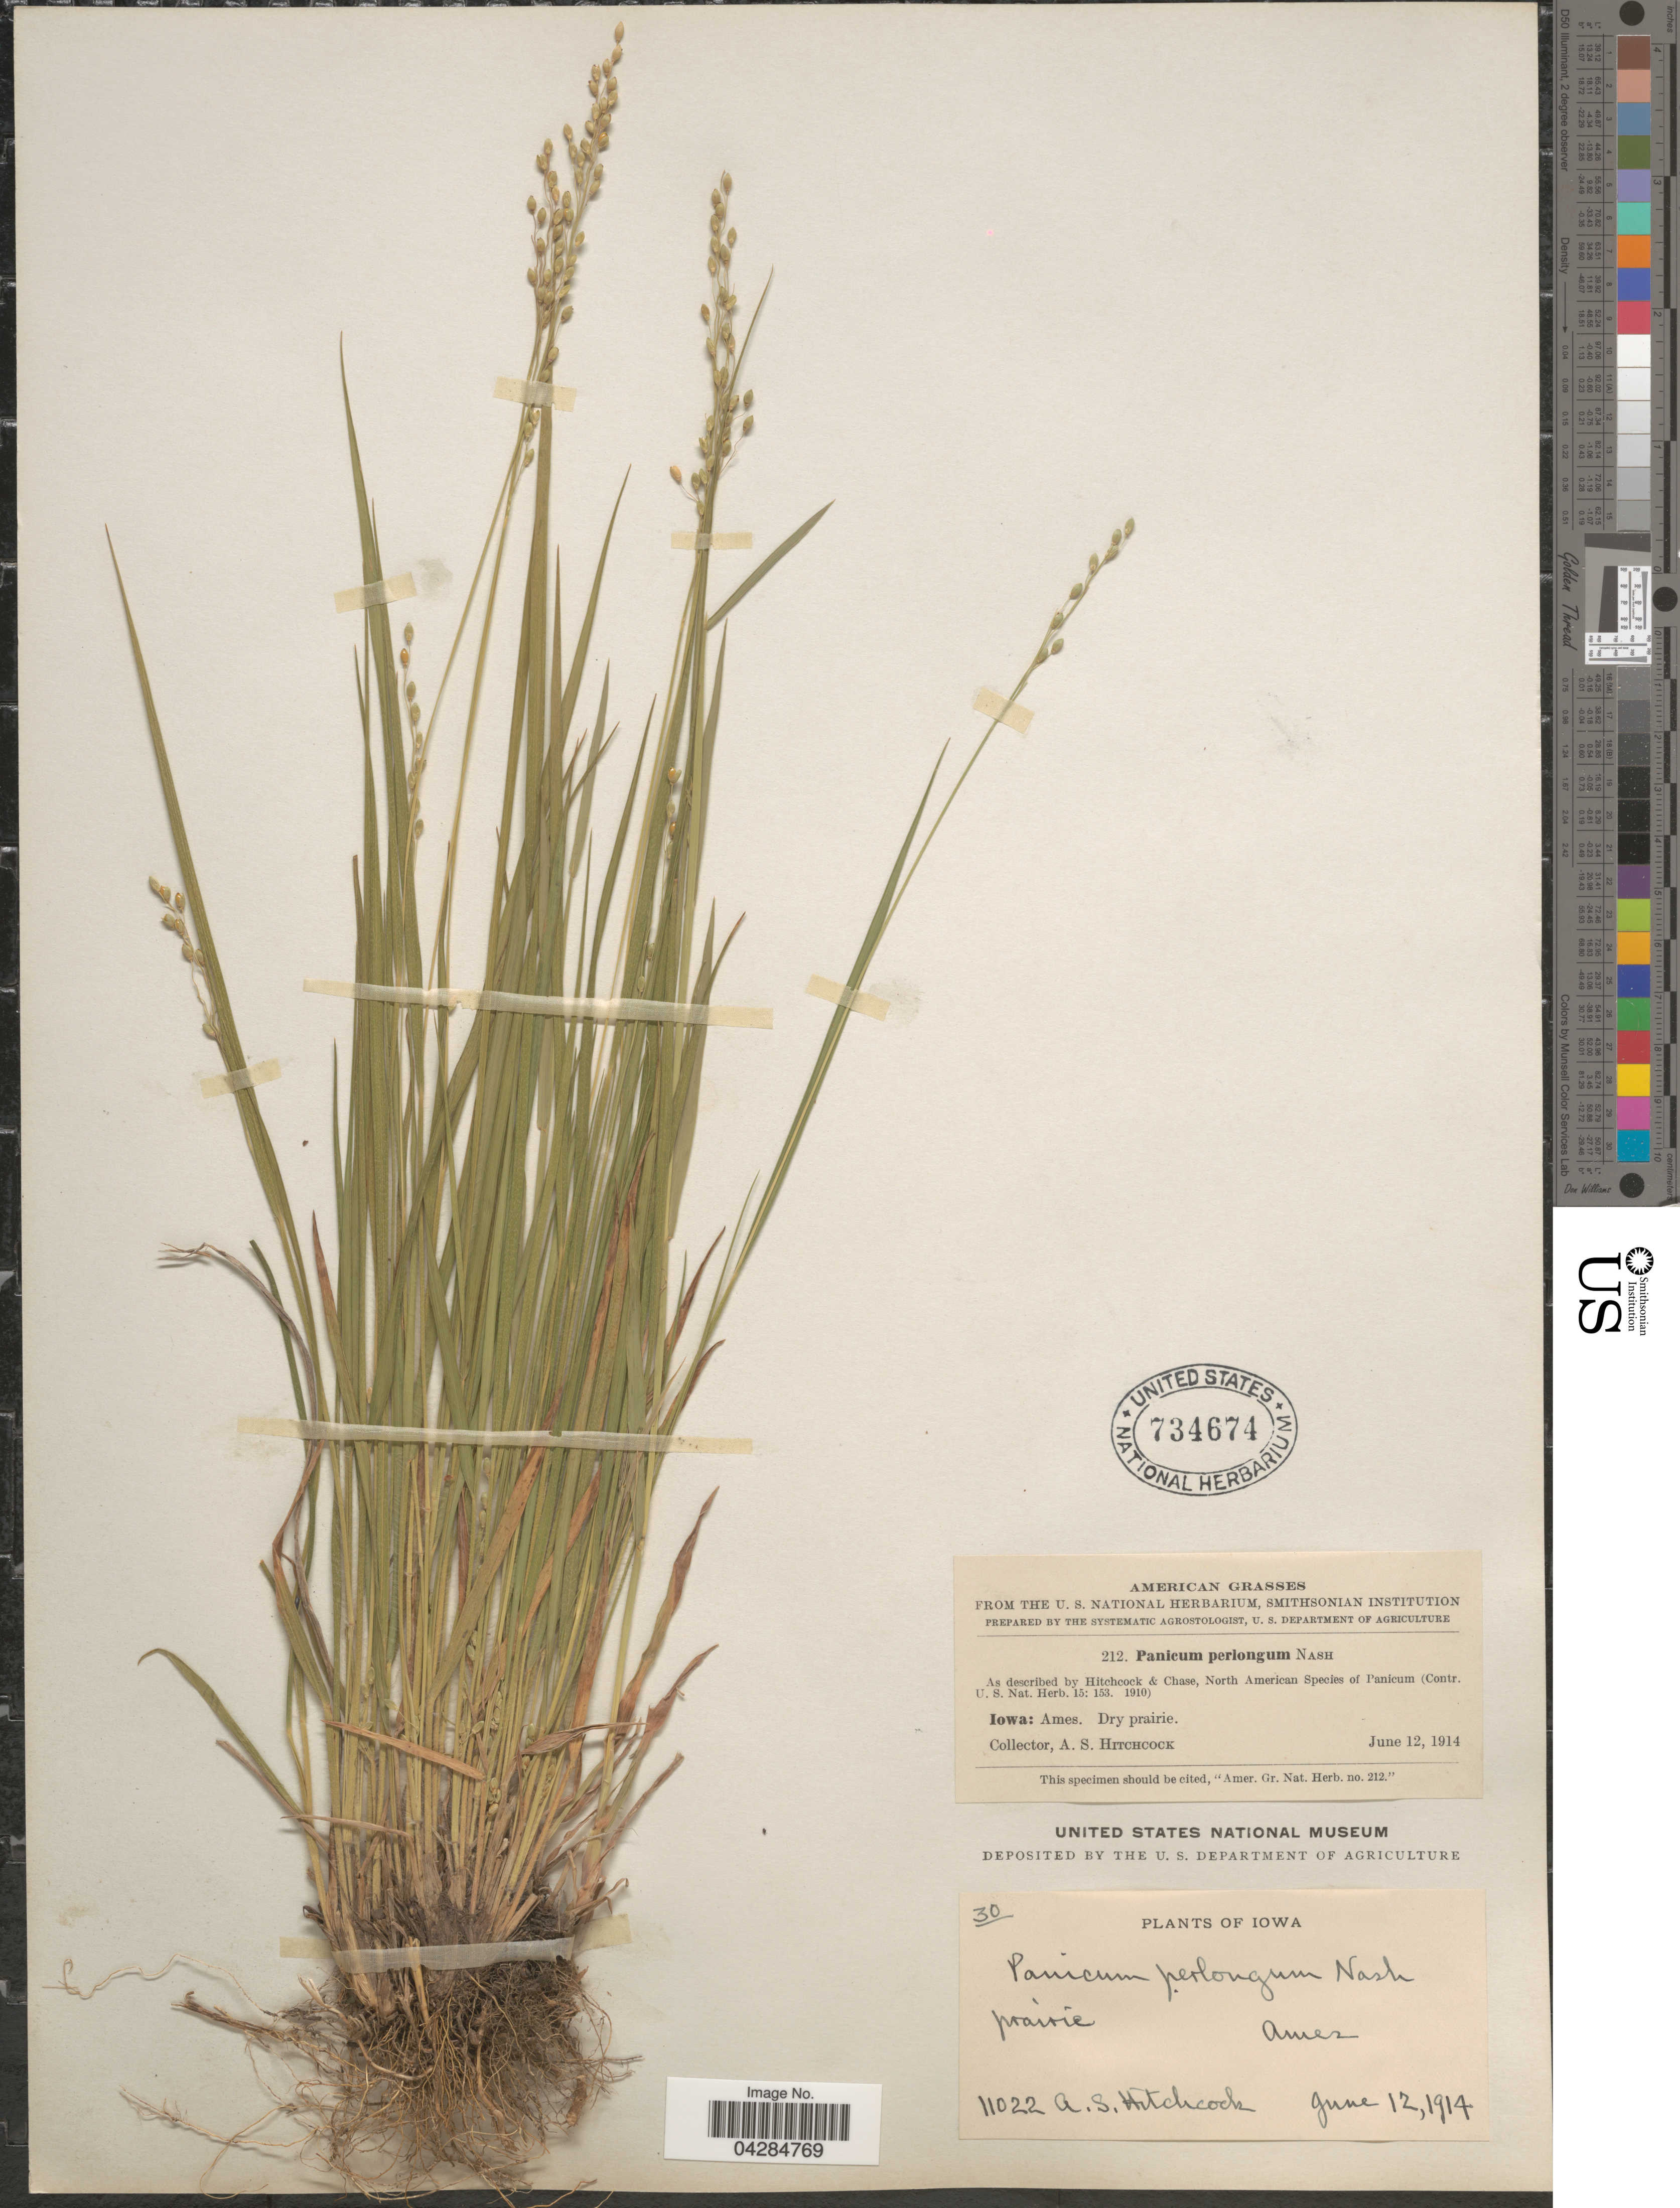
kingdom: Plantae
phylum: Tracheophyta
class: Liliopsida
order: Poales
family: Poaceae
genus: Dichanthelium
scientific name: Dichanthelium perlongum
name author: (Nash) Freckmann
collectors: A. S. Hitchcock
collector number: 212/30/11022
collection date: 1914-06-12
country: United States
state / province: Iowa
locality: Ames.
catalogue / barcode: US 734674